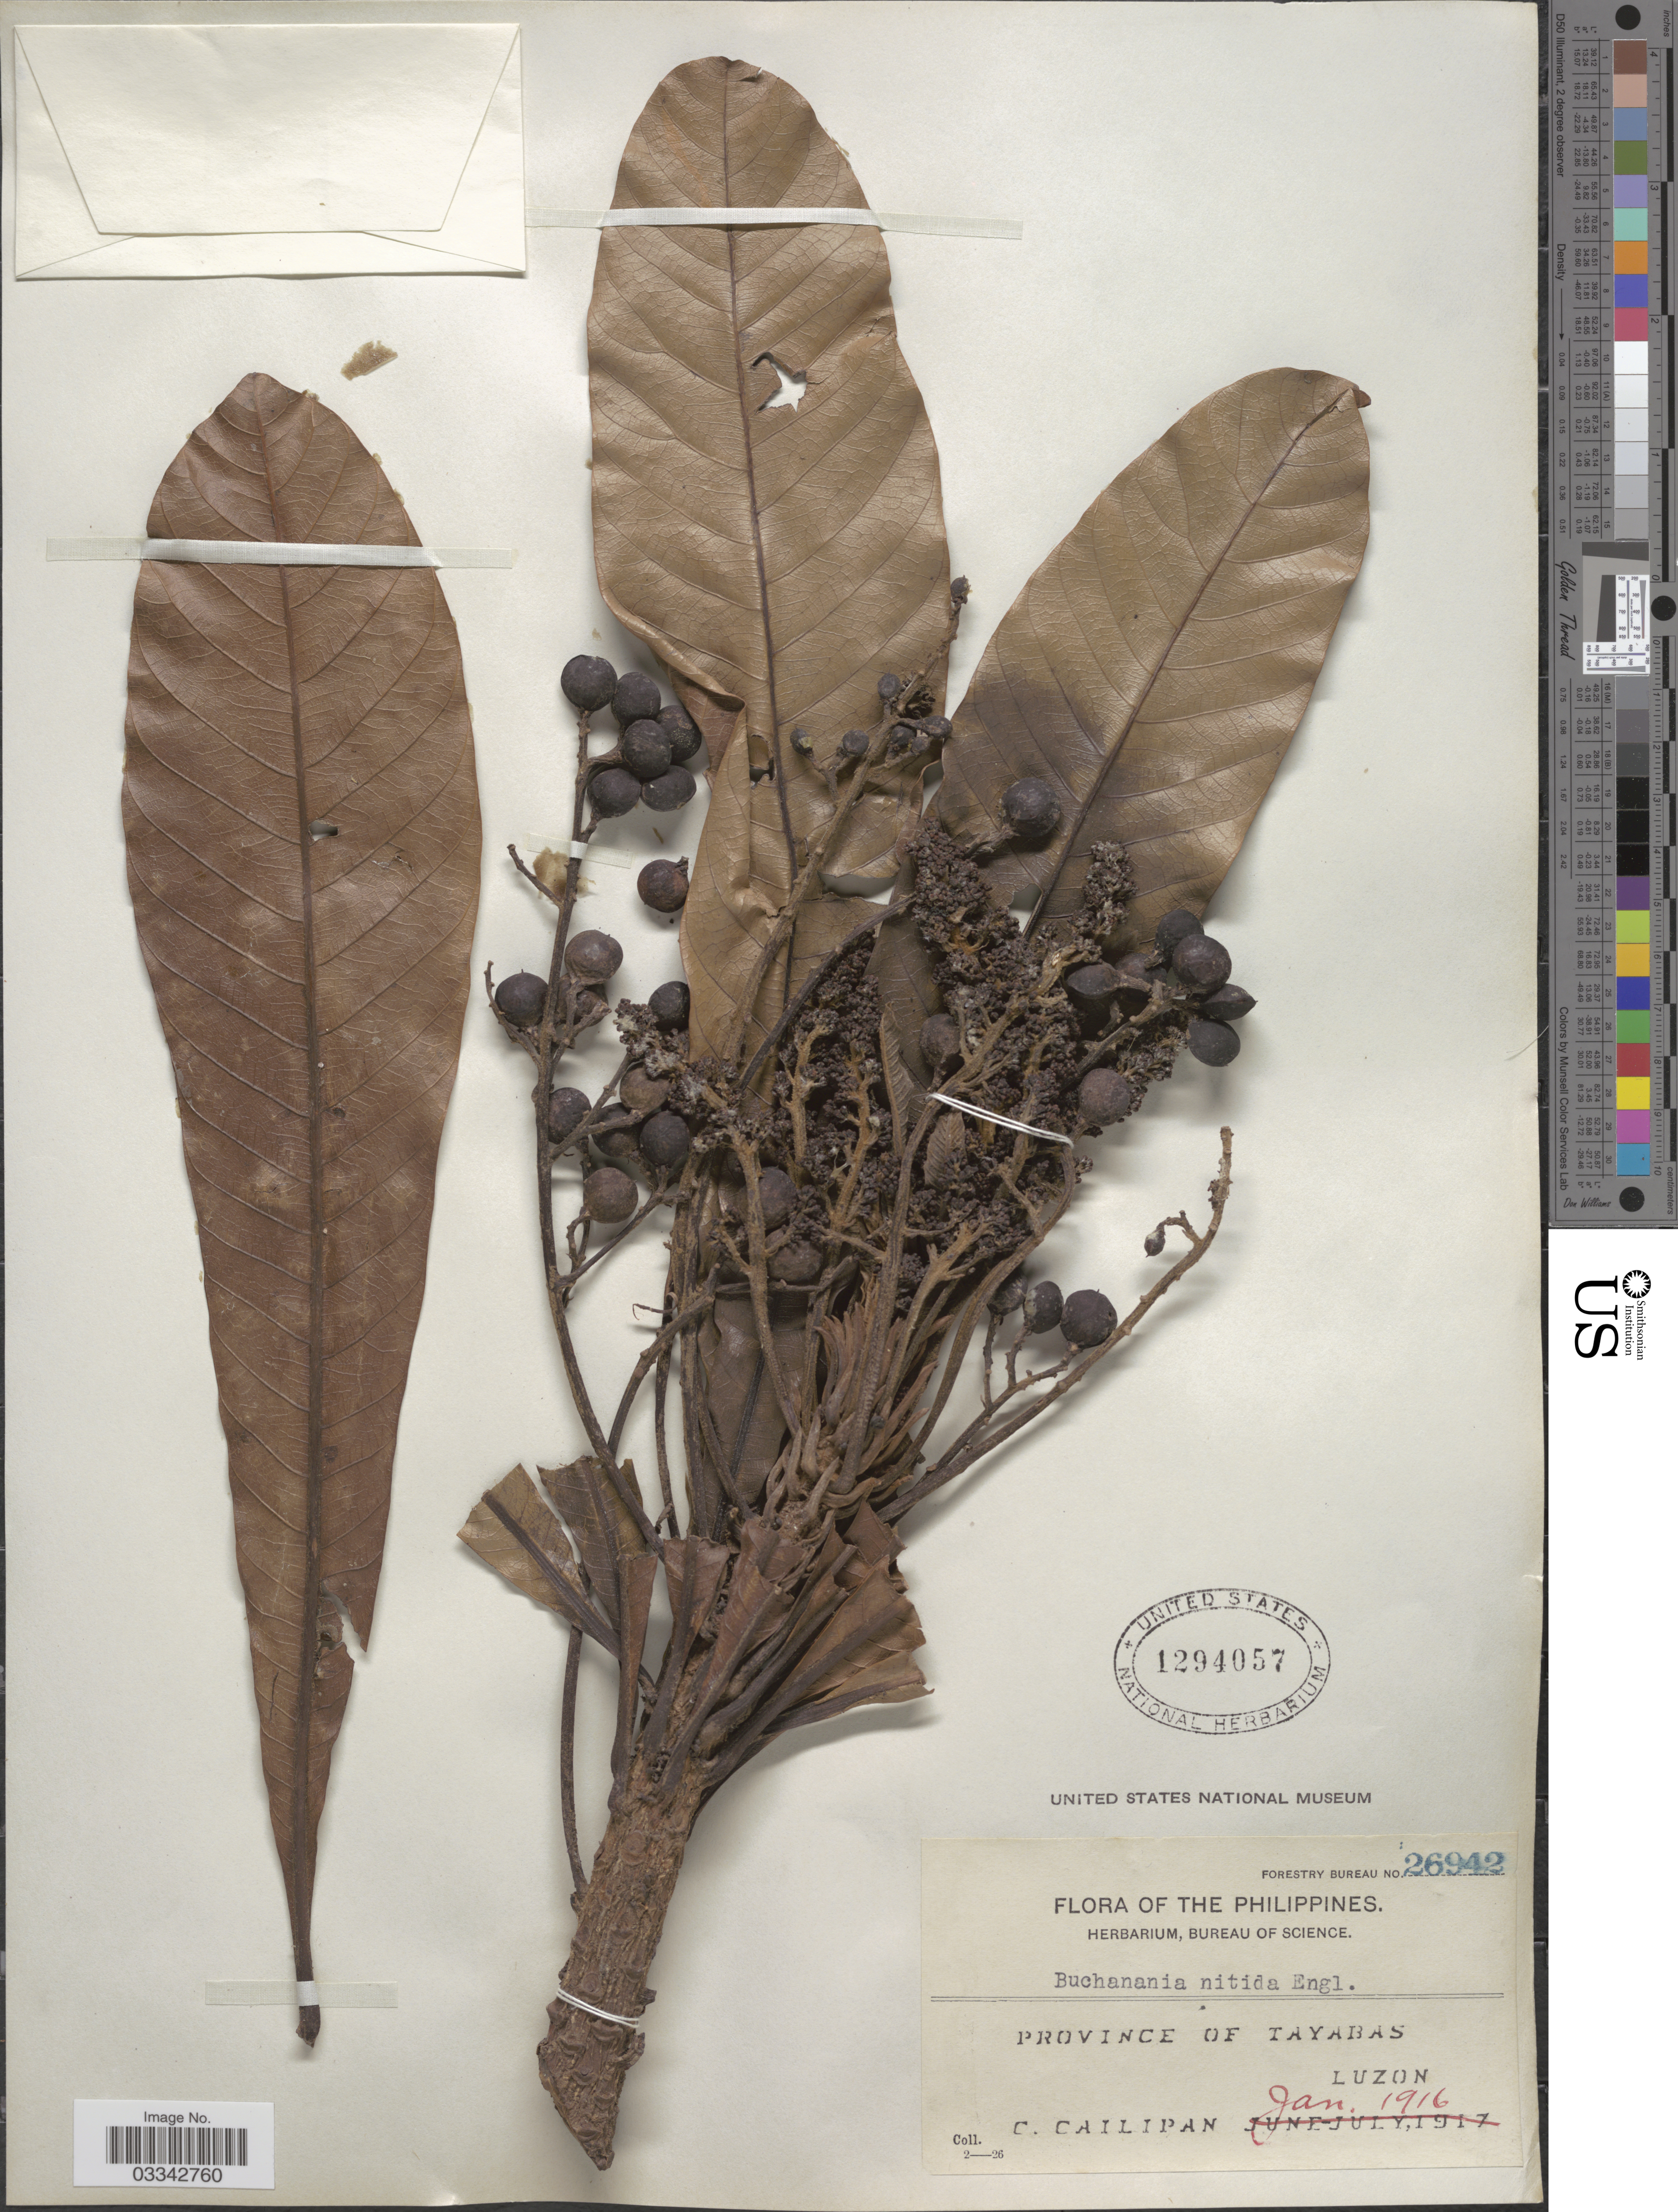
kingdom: Plantae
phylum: Tracheophyta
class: Magnoliopsida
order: Sapindales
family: Anacardiaceae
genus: Buchanania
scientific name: Buchanania nitida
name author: Engl.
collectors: C. Cailipan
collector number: Forestry Bureau 26942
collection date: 1916-01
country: Philippines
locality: Province of Tayabas, Luzon.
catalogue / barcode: US 1294057